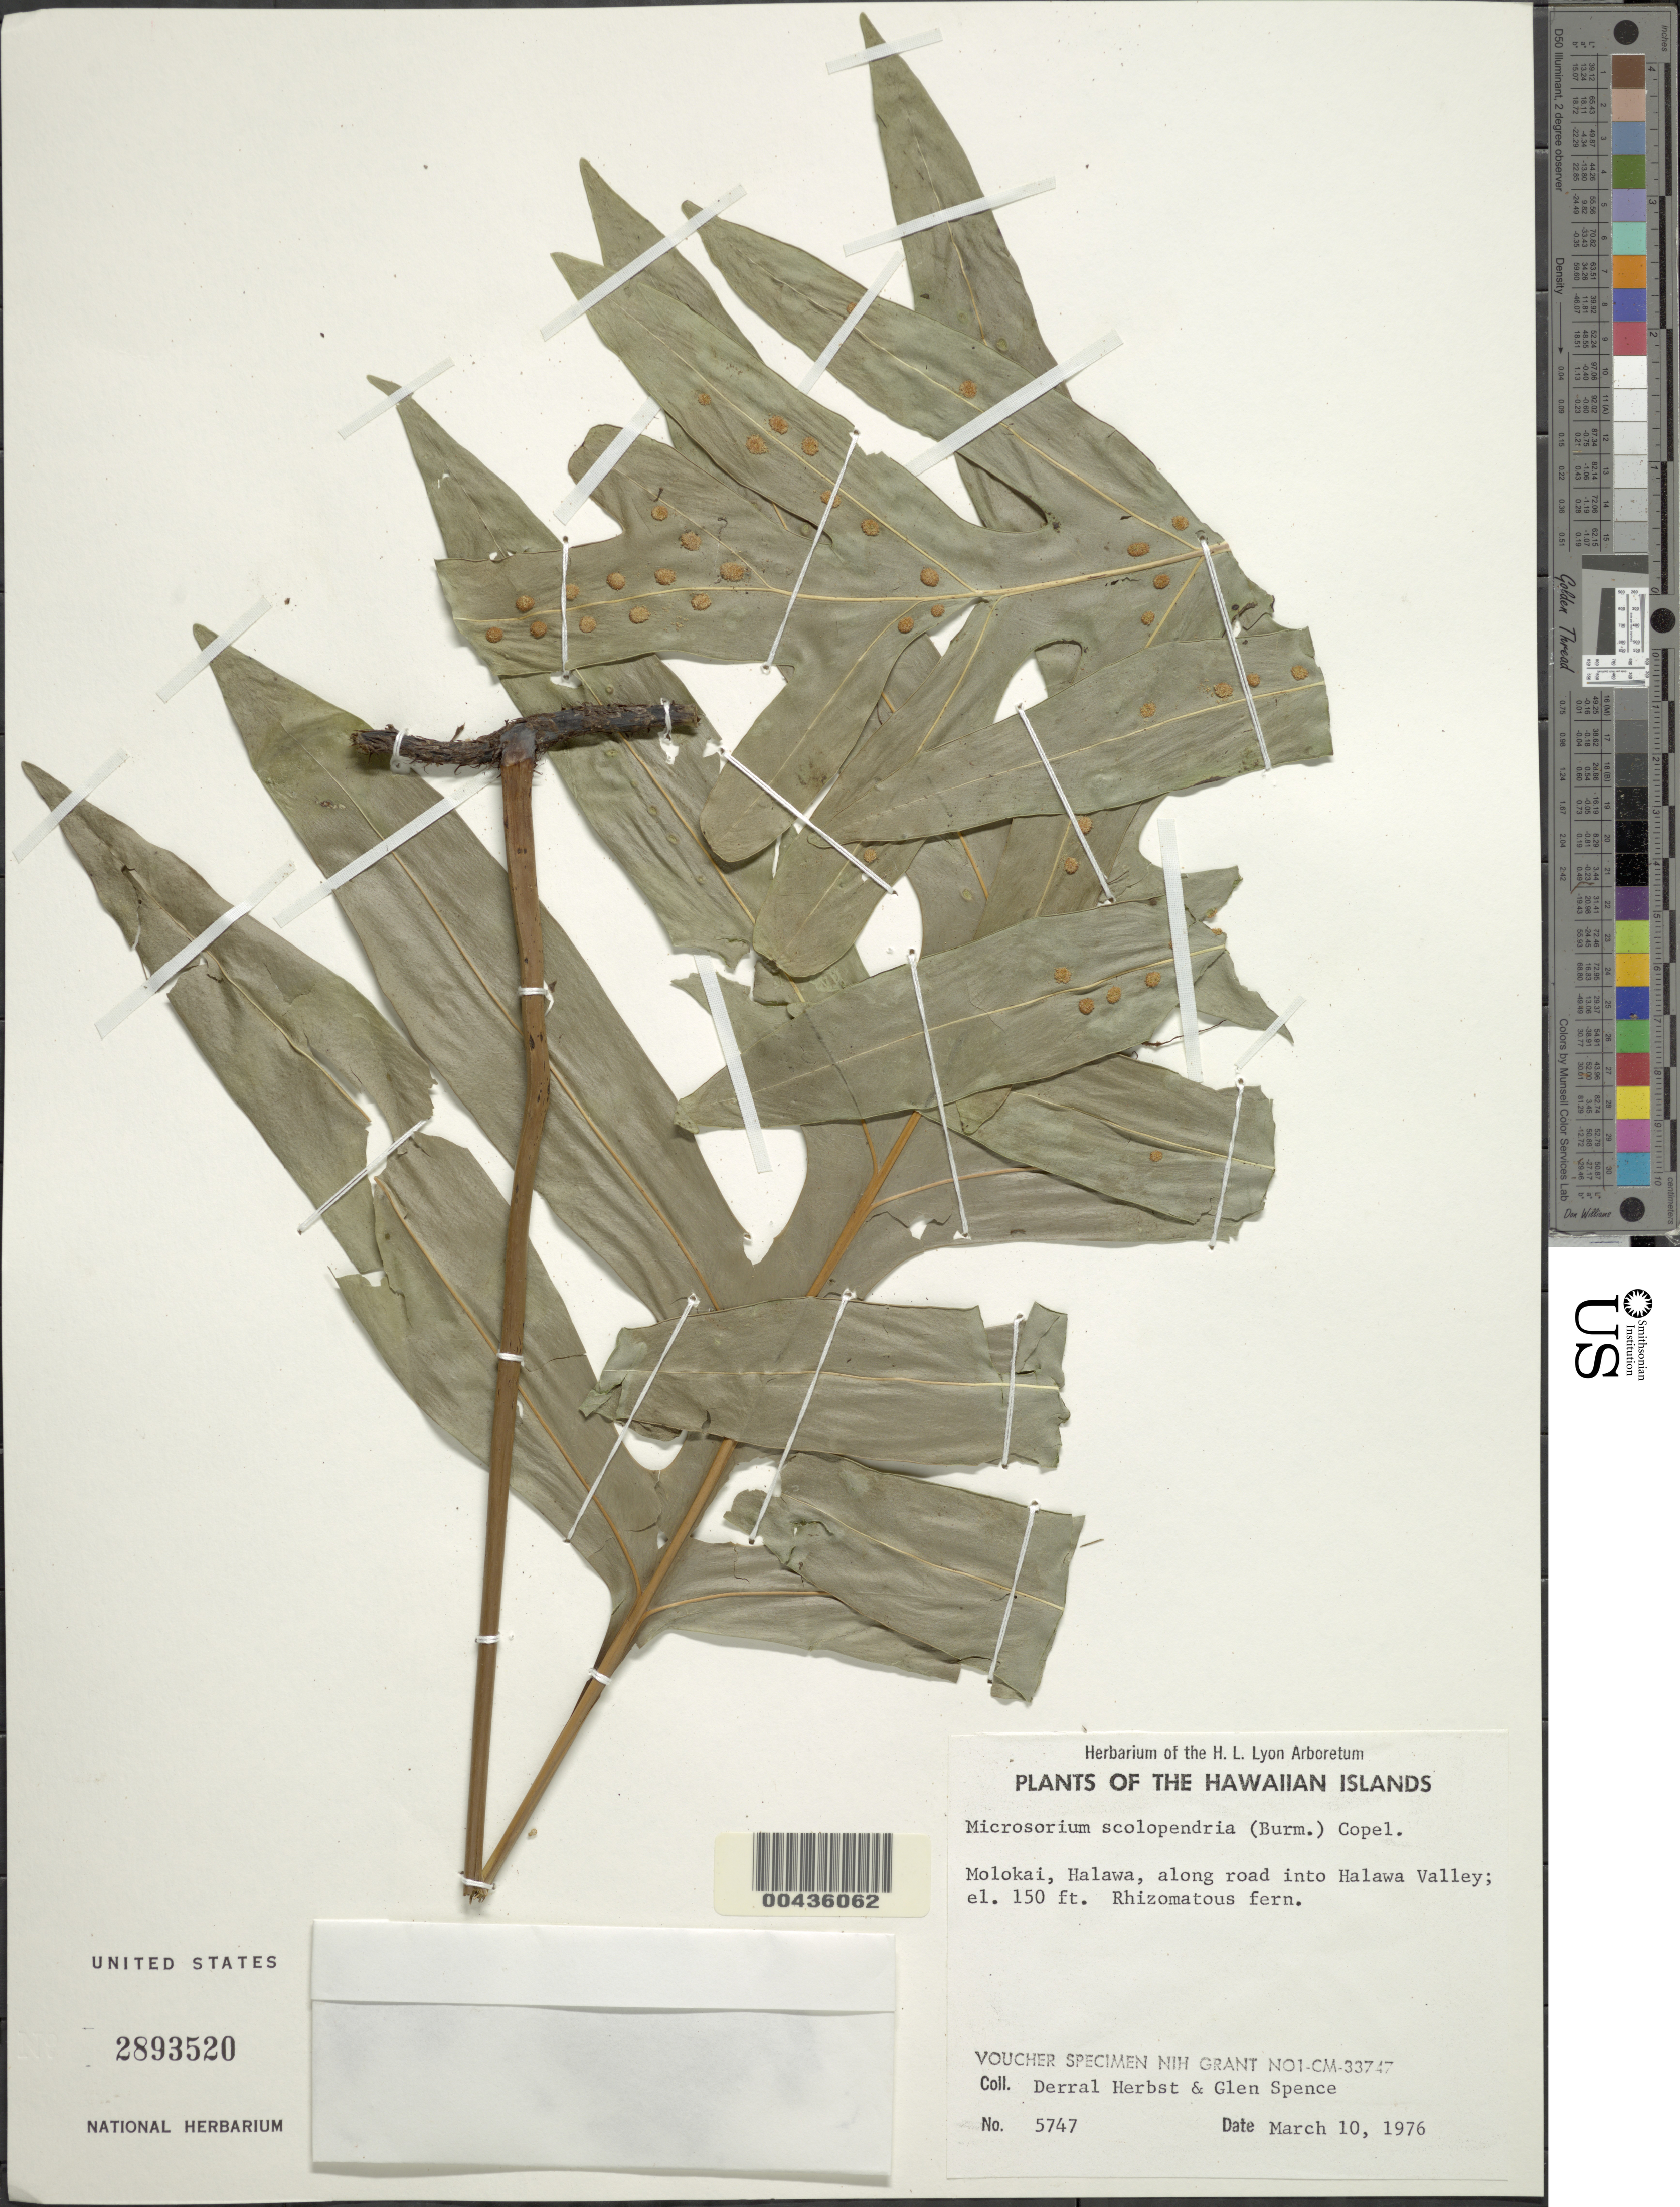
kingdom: Plantae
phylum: Tracheophyta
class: Polypodiopsida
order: Polypodiales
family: Polypodiaceae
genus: Polypodium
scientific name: Polypodium scolopendria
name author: Burm. f.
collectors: D. R. Herbst & G. Spence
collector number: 5747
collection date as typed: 10 Mar 1976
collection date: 1976-03-10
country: United States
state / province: Hawaii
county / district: Maui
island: Moloka'i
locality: Halawa, along road into Halawa Valley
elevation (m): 46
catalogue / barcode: US 2893520